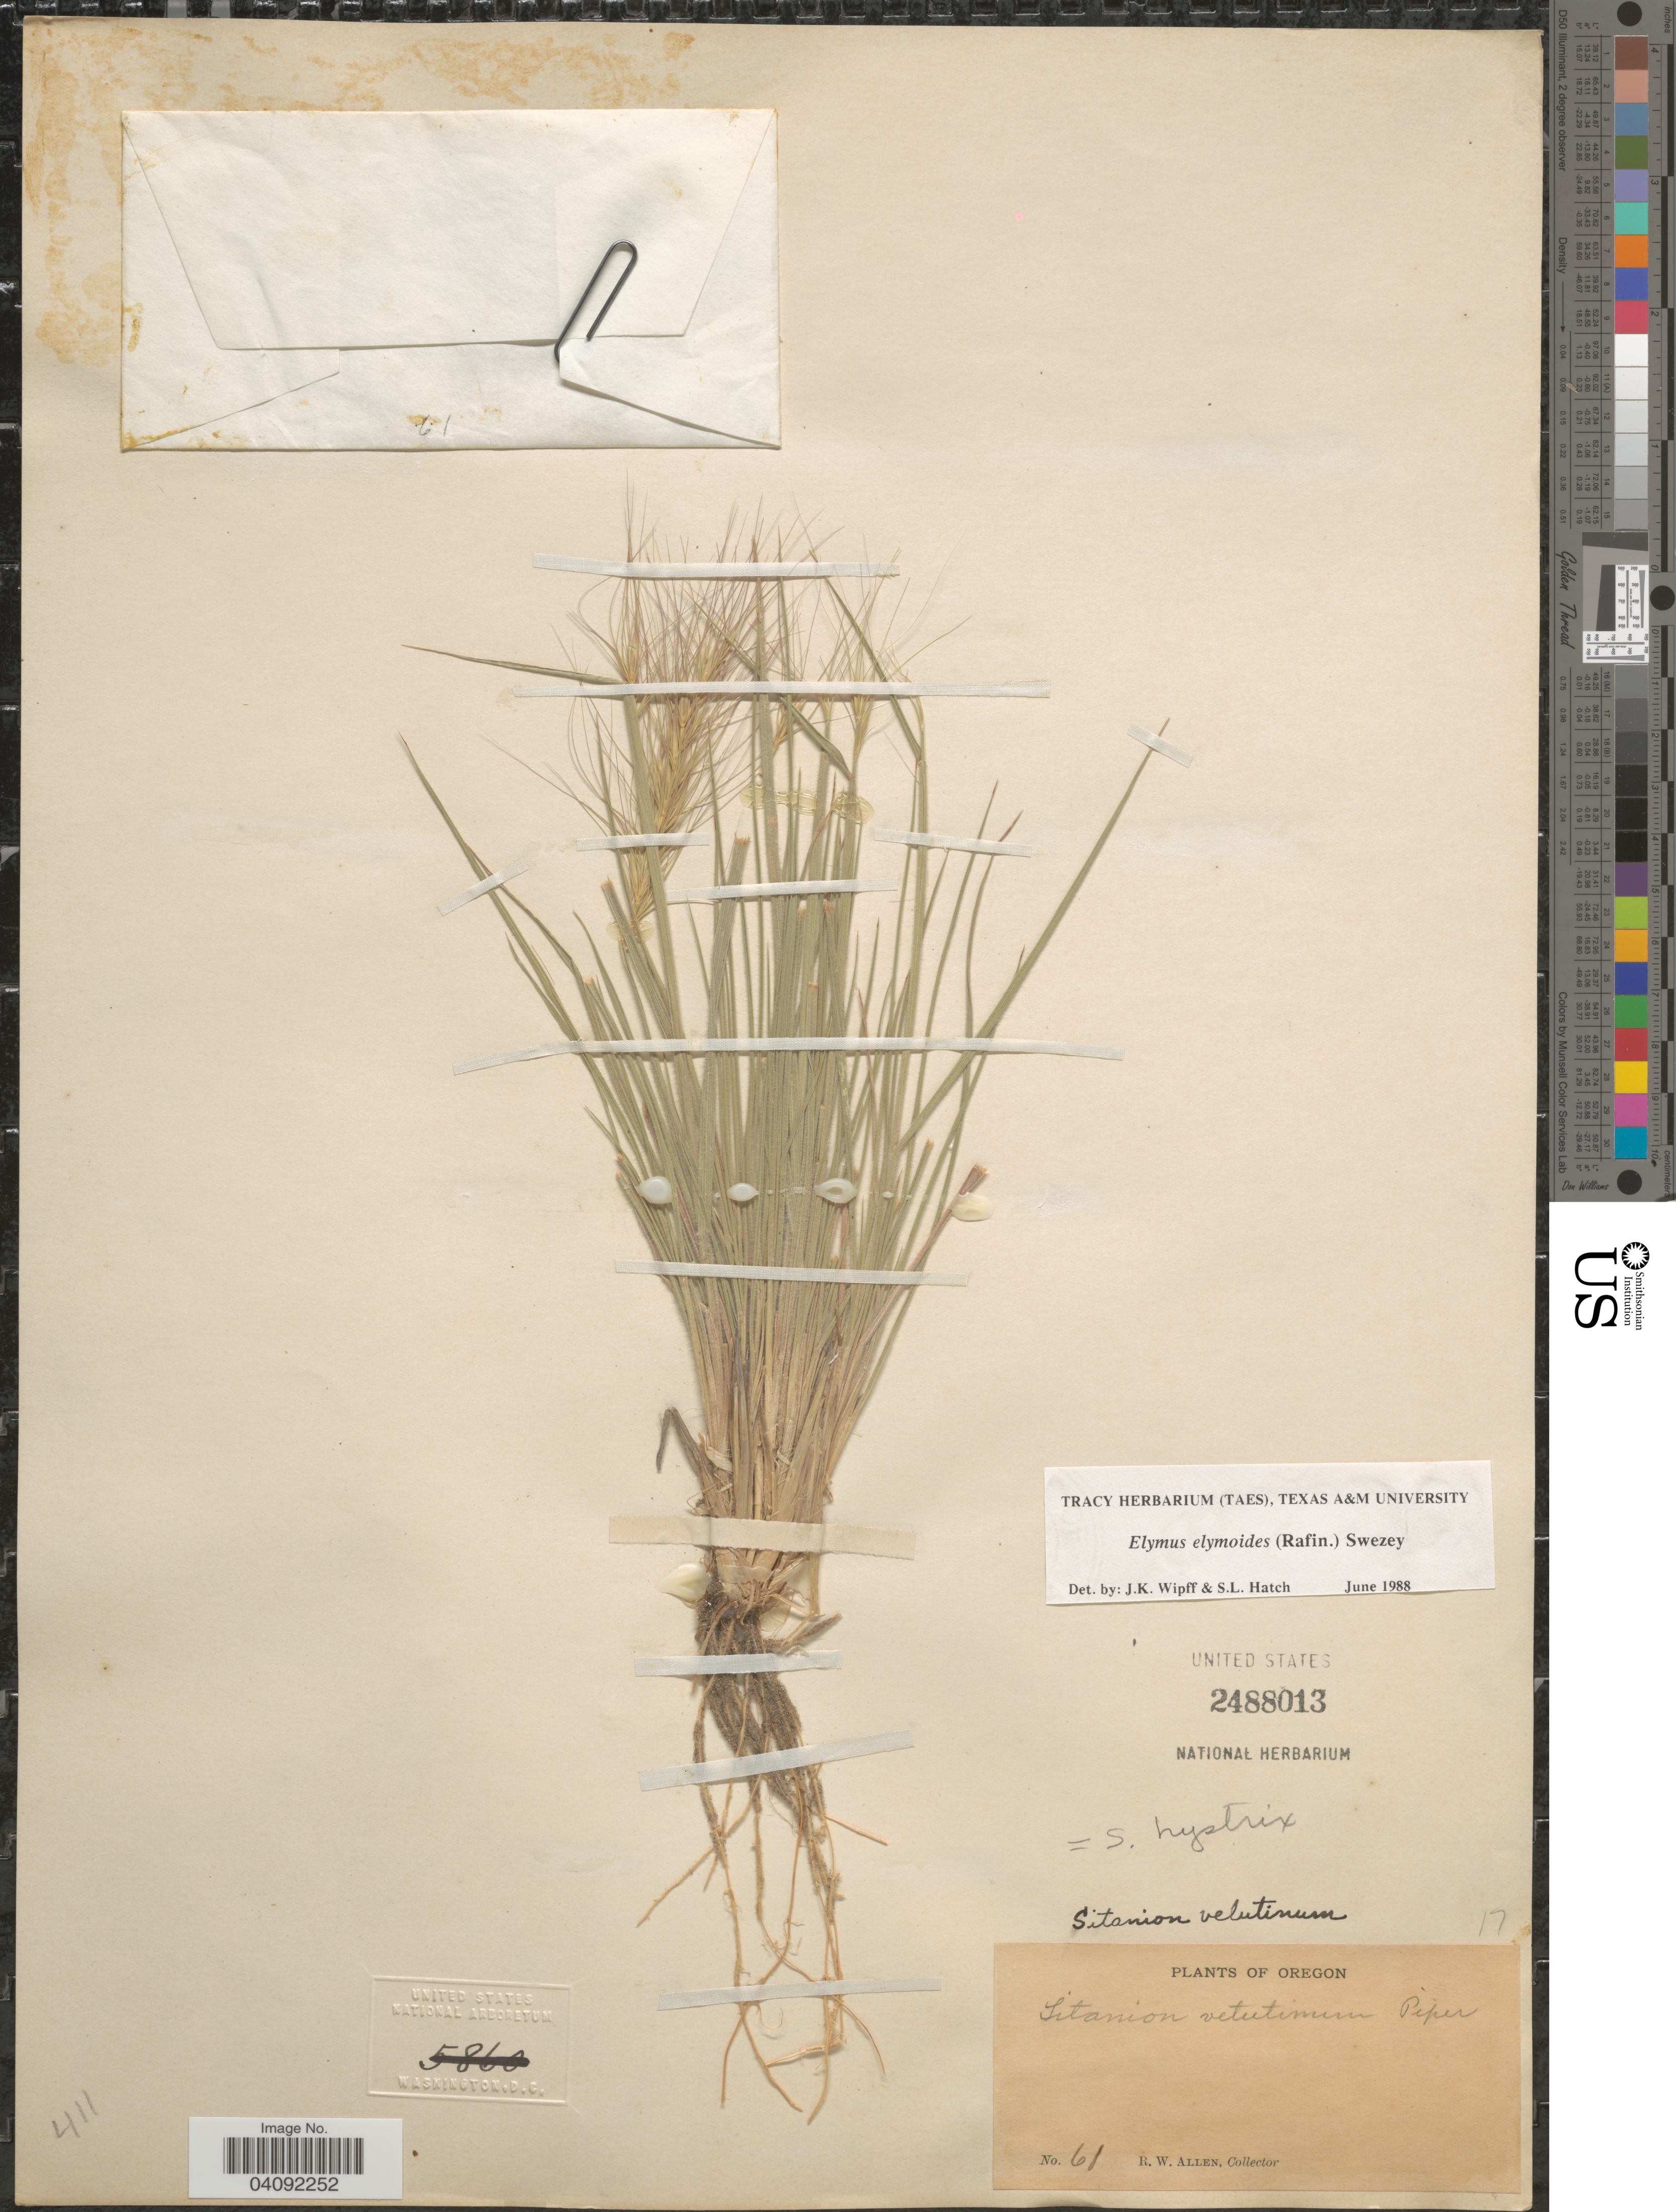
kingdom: Plantae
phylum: Tracheophyta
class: Liliopsida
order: Poales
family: Poaceae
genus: Elymus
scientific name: Elymus elymoides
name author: (Raf.) Swezey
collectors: R. Allen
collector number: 61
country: United States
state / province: Oregon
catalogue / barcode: US 2488013